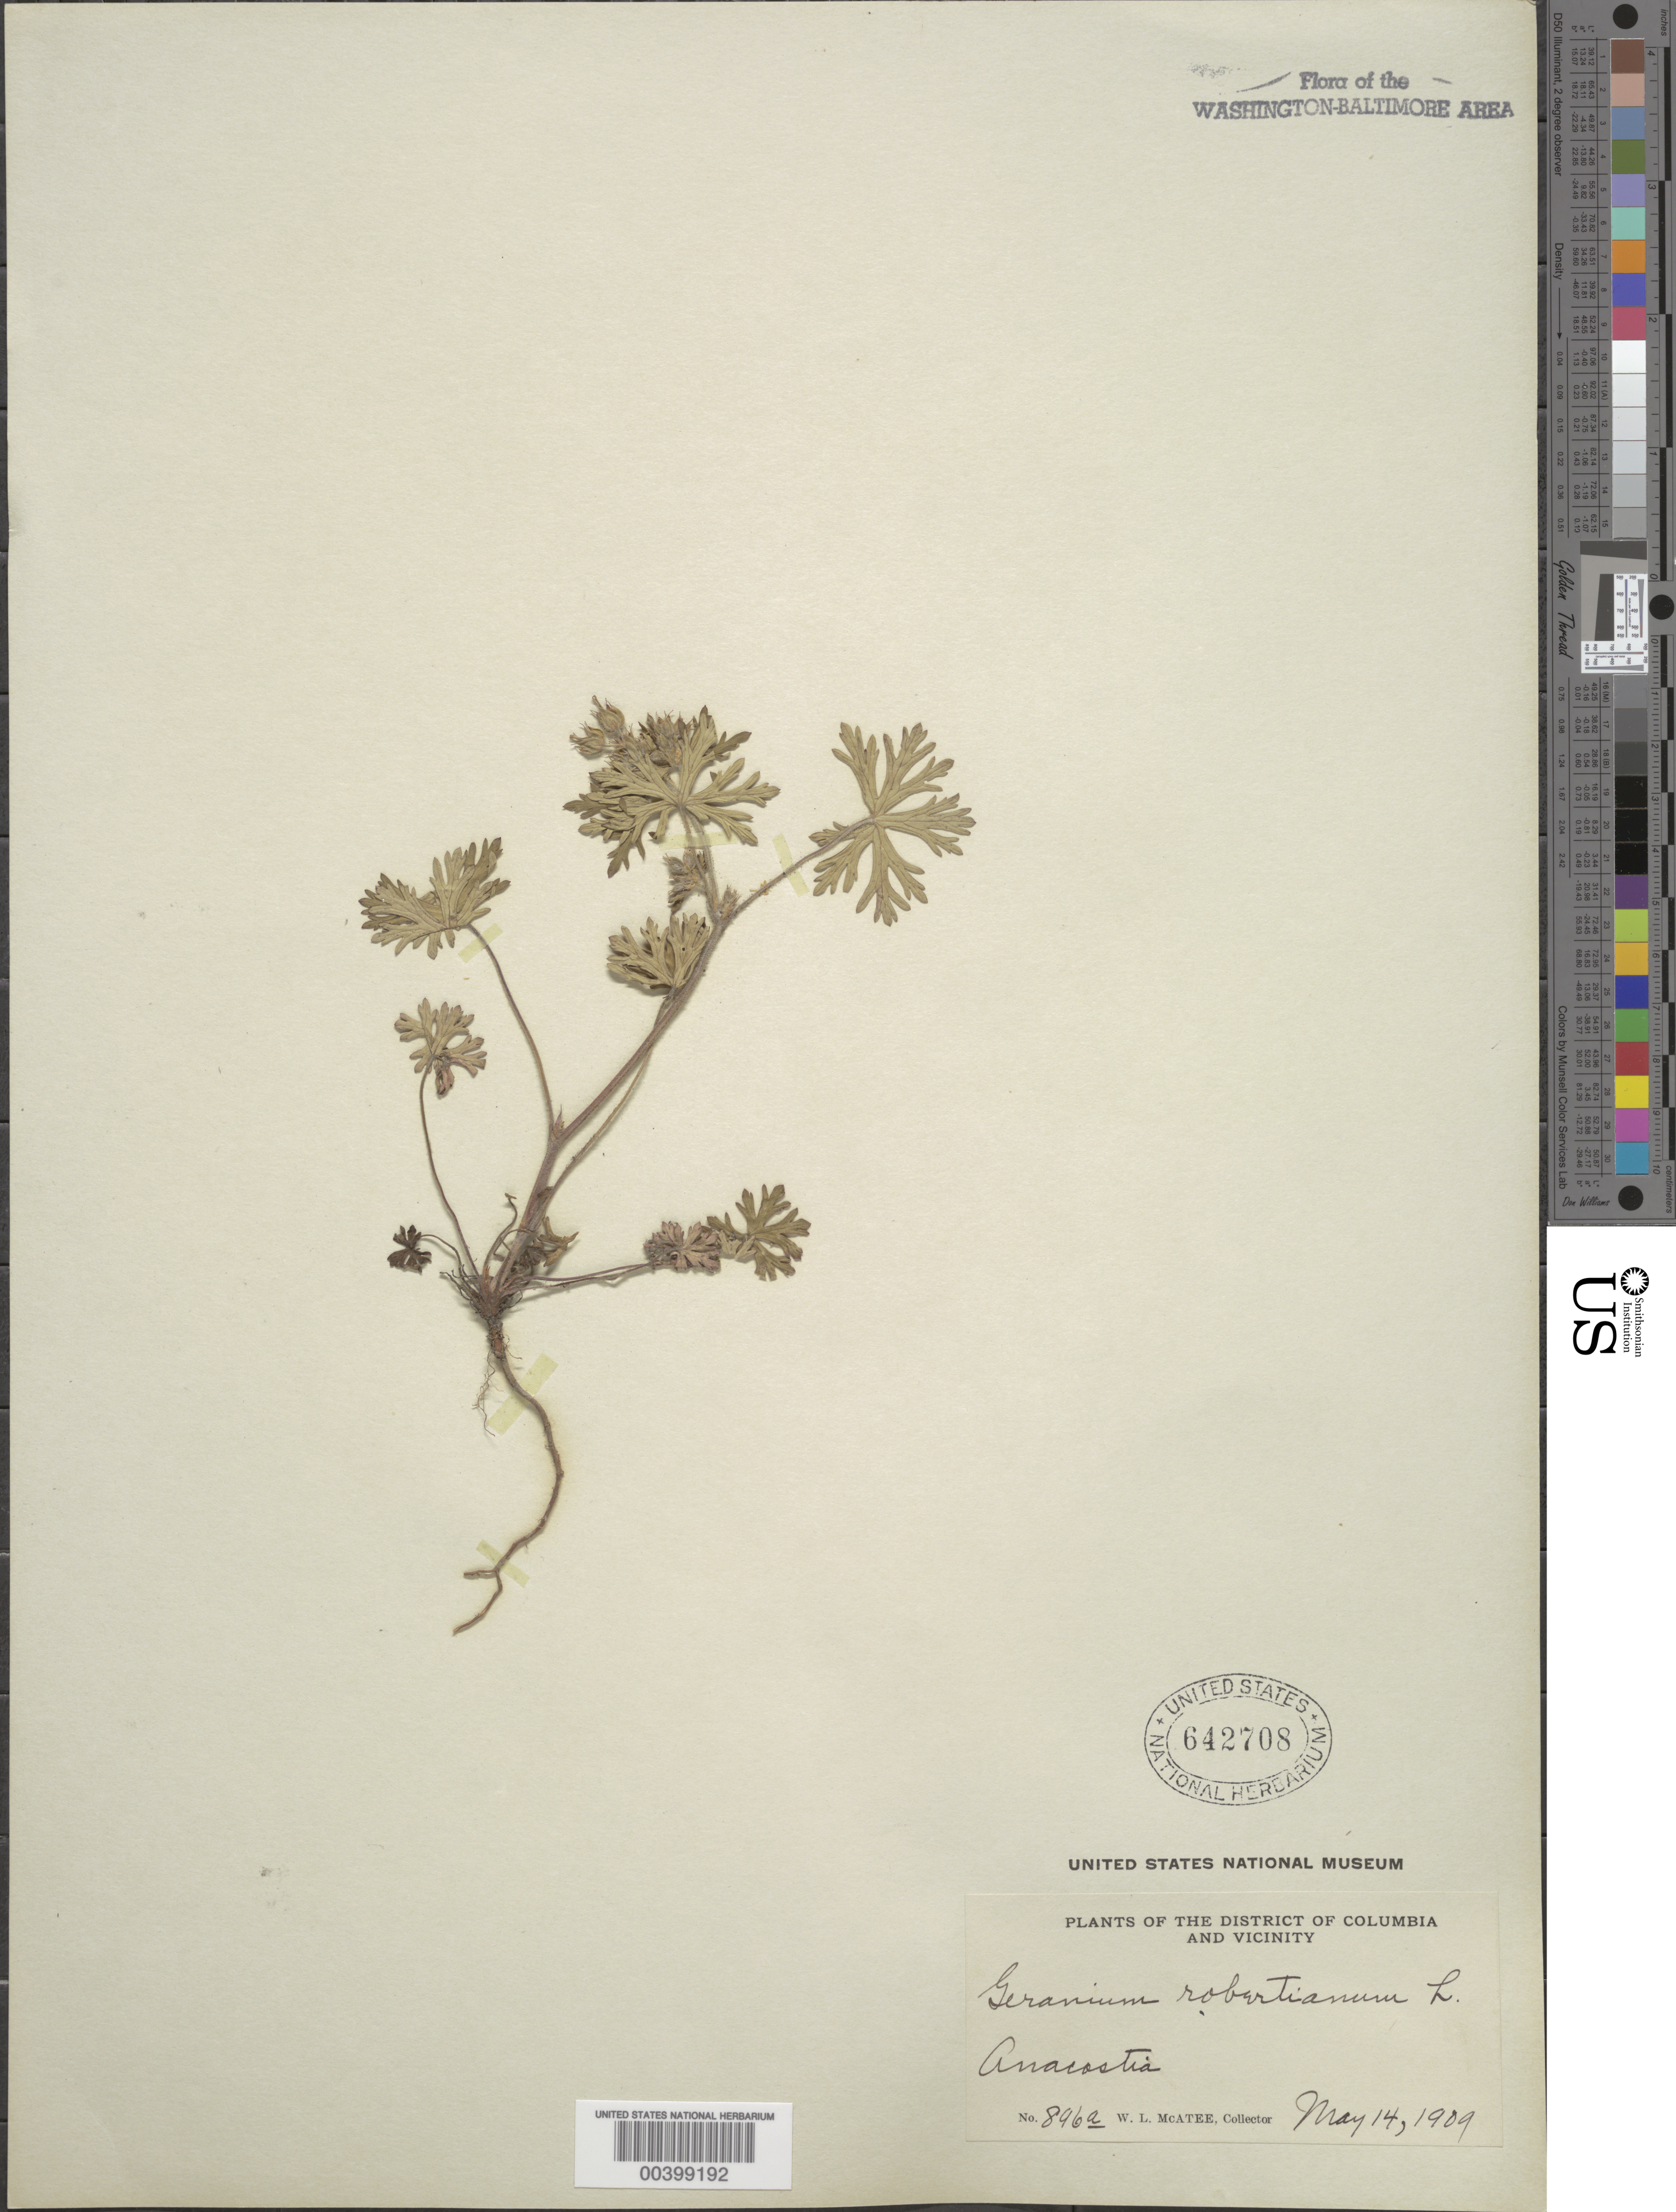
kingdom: Plantae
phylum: Tracheophyta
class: Magnoliopsida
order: Geraniales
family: Geraniaceae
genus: Geranium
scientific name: Geranium carolinianum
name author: L.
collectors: W. McAtee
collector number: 896A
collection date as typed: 14 May 1909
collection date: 1909-05-14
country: United States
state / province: District of Columbia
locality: Anacostia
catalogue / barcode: US 642708